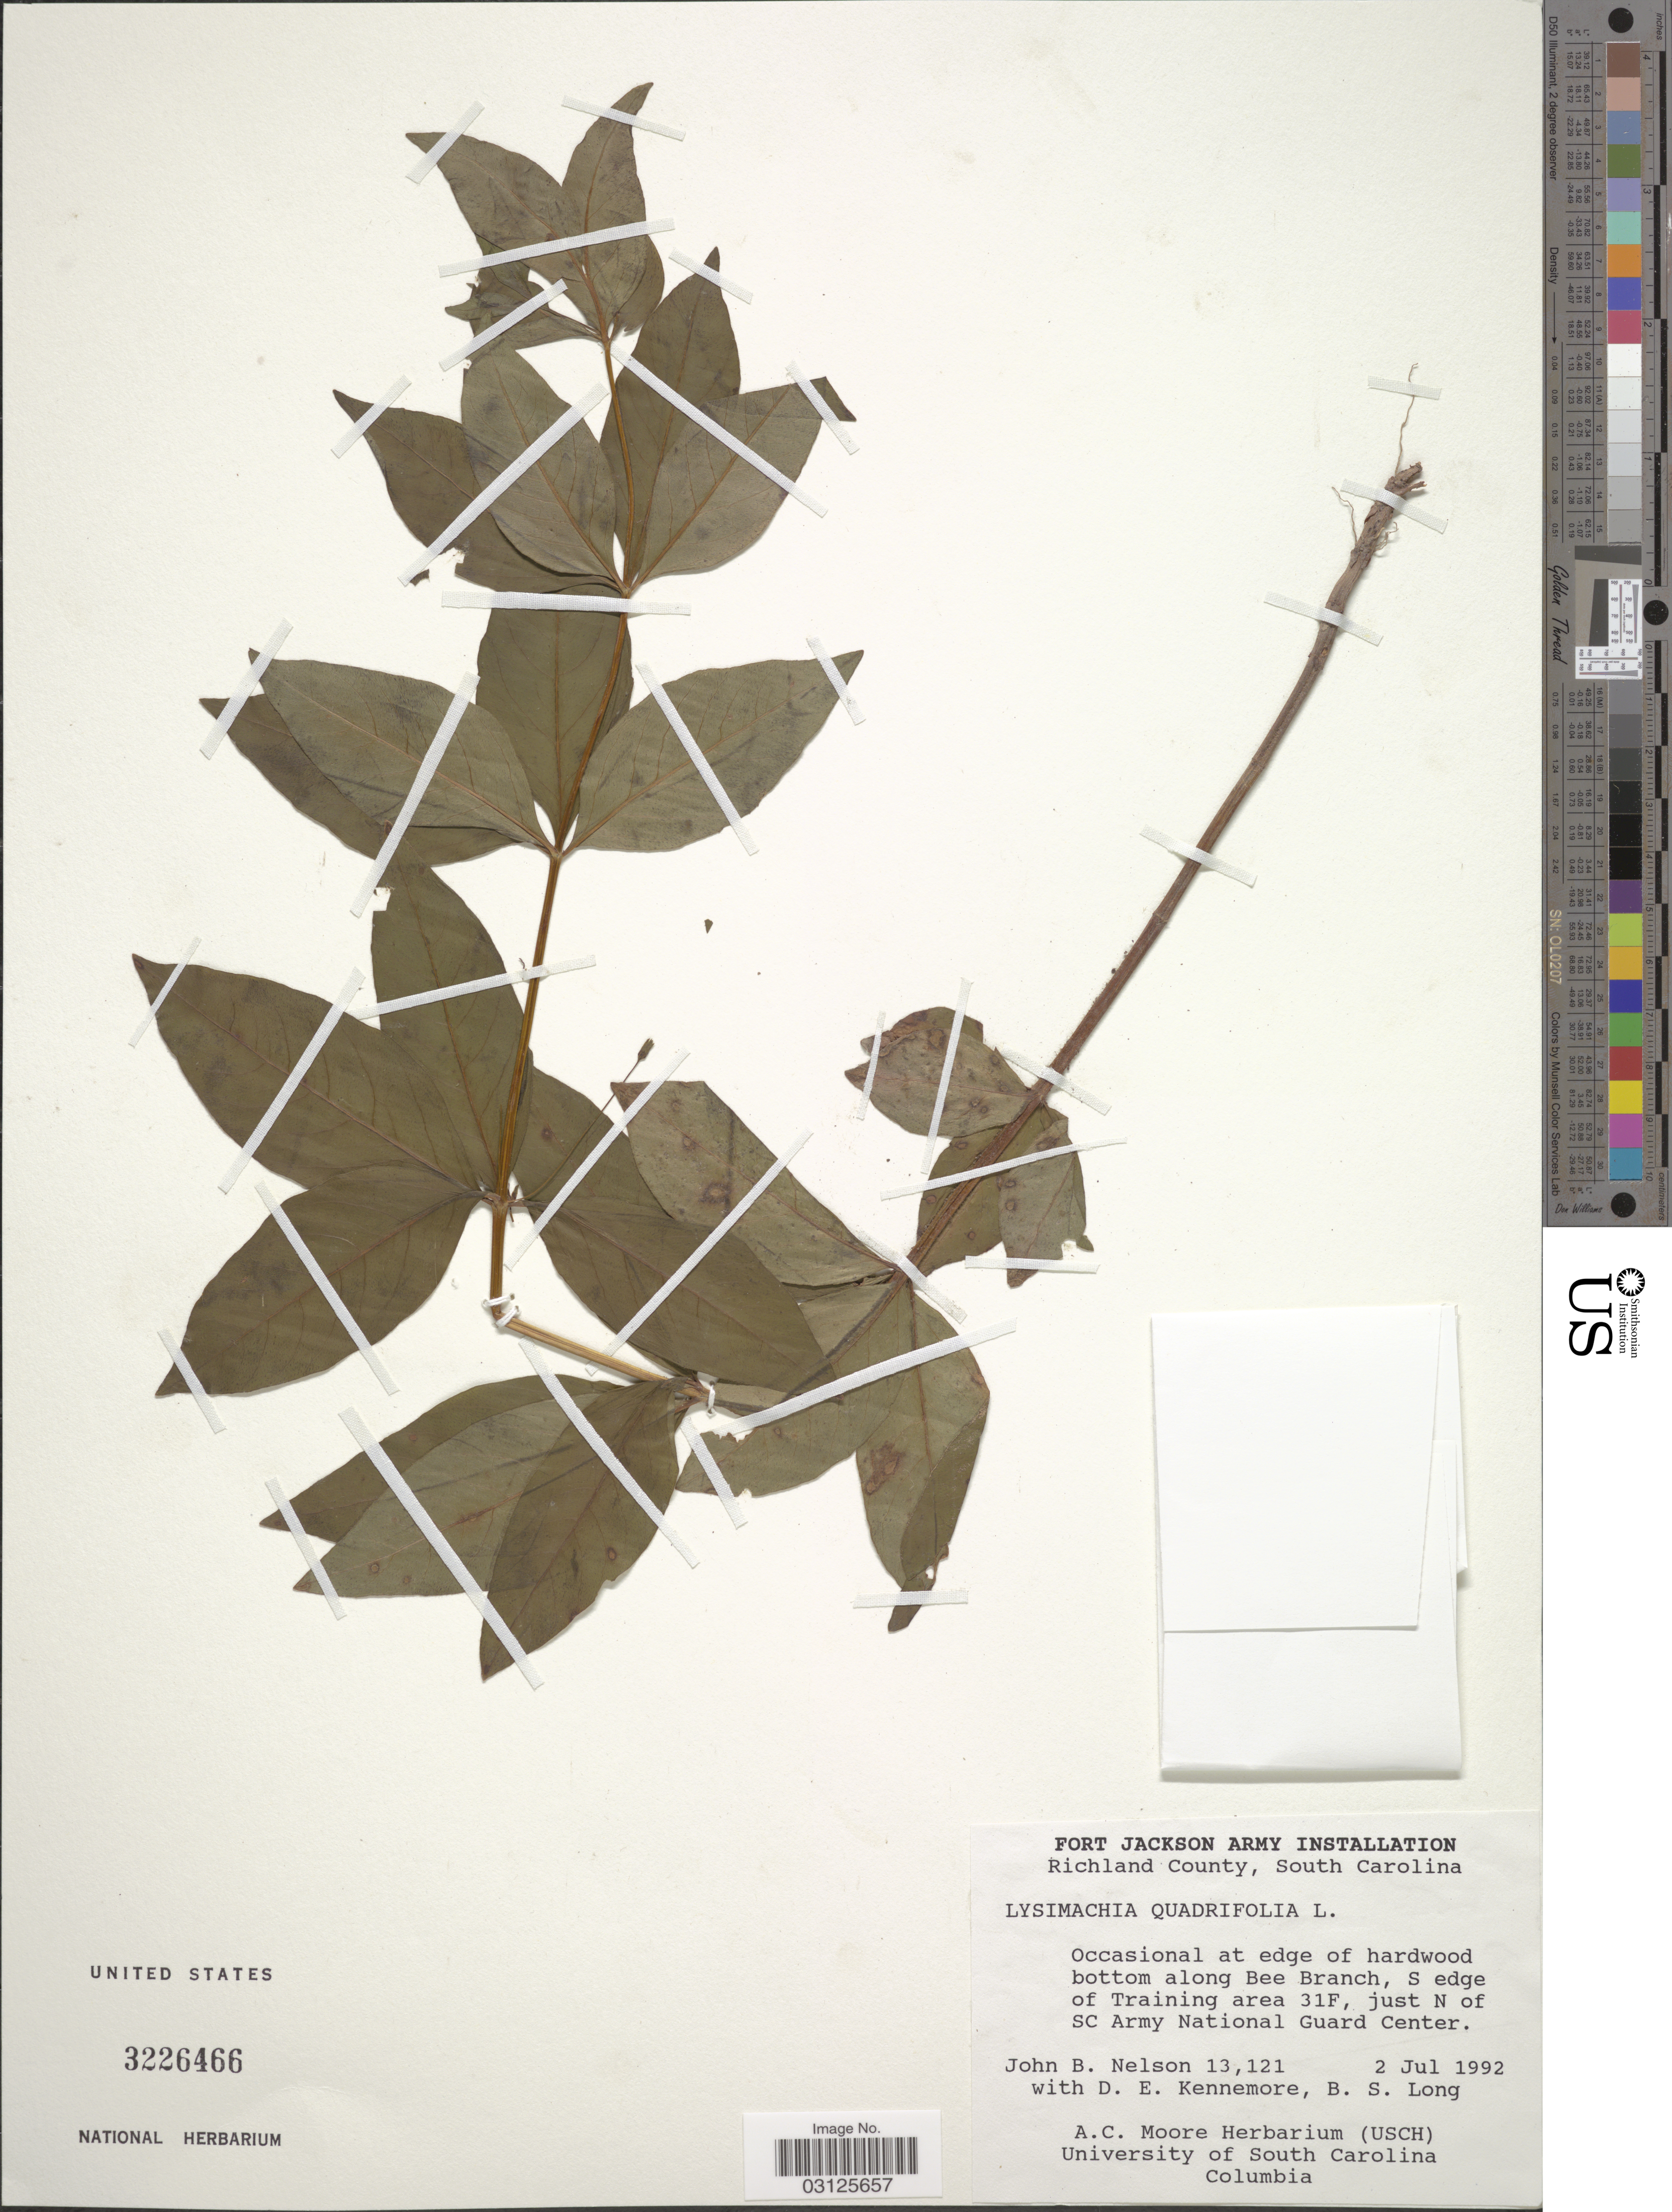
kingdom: Plantae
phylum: Tracheophyta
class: Magnoliopsida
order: Ericales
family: Primulaceae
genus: Lysimachia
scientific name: Lysimachia quadrifolia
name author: L.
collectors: J. B. Nelson, D. Kennemore & B. Long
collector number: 13121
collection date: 1992-07-02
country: United States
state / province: South Carolina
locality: Richland County, Occasional at edge of hardwood bottom along Bee Branch, S edge of Training area 31F, just N of SC Army National Guard Center.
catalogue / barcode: US 3226466